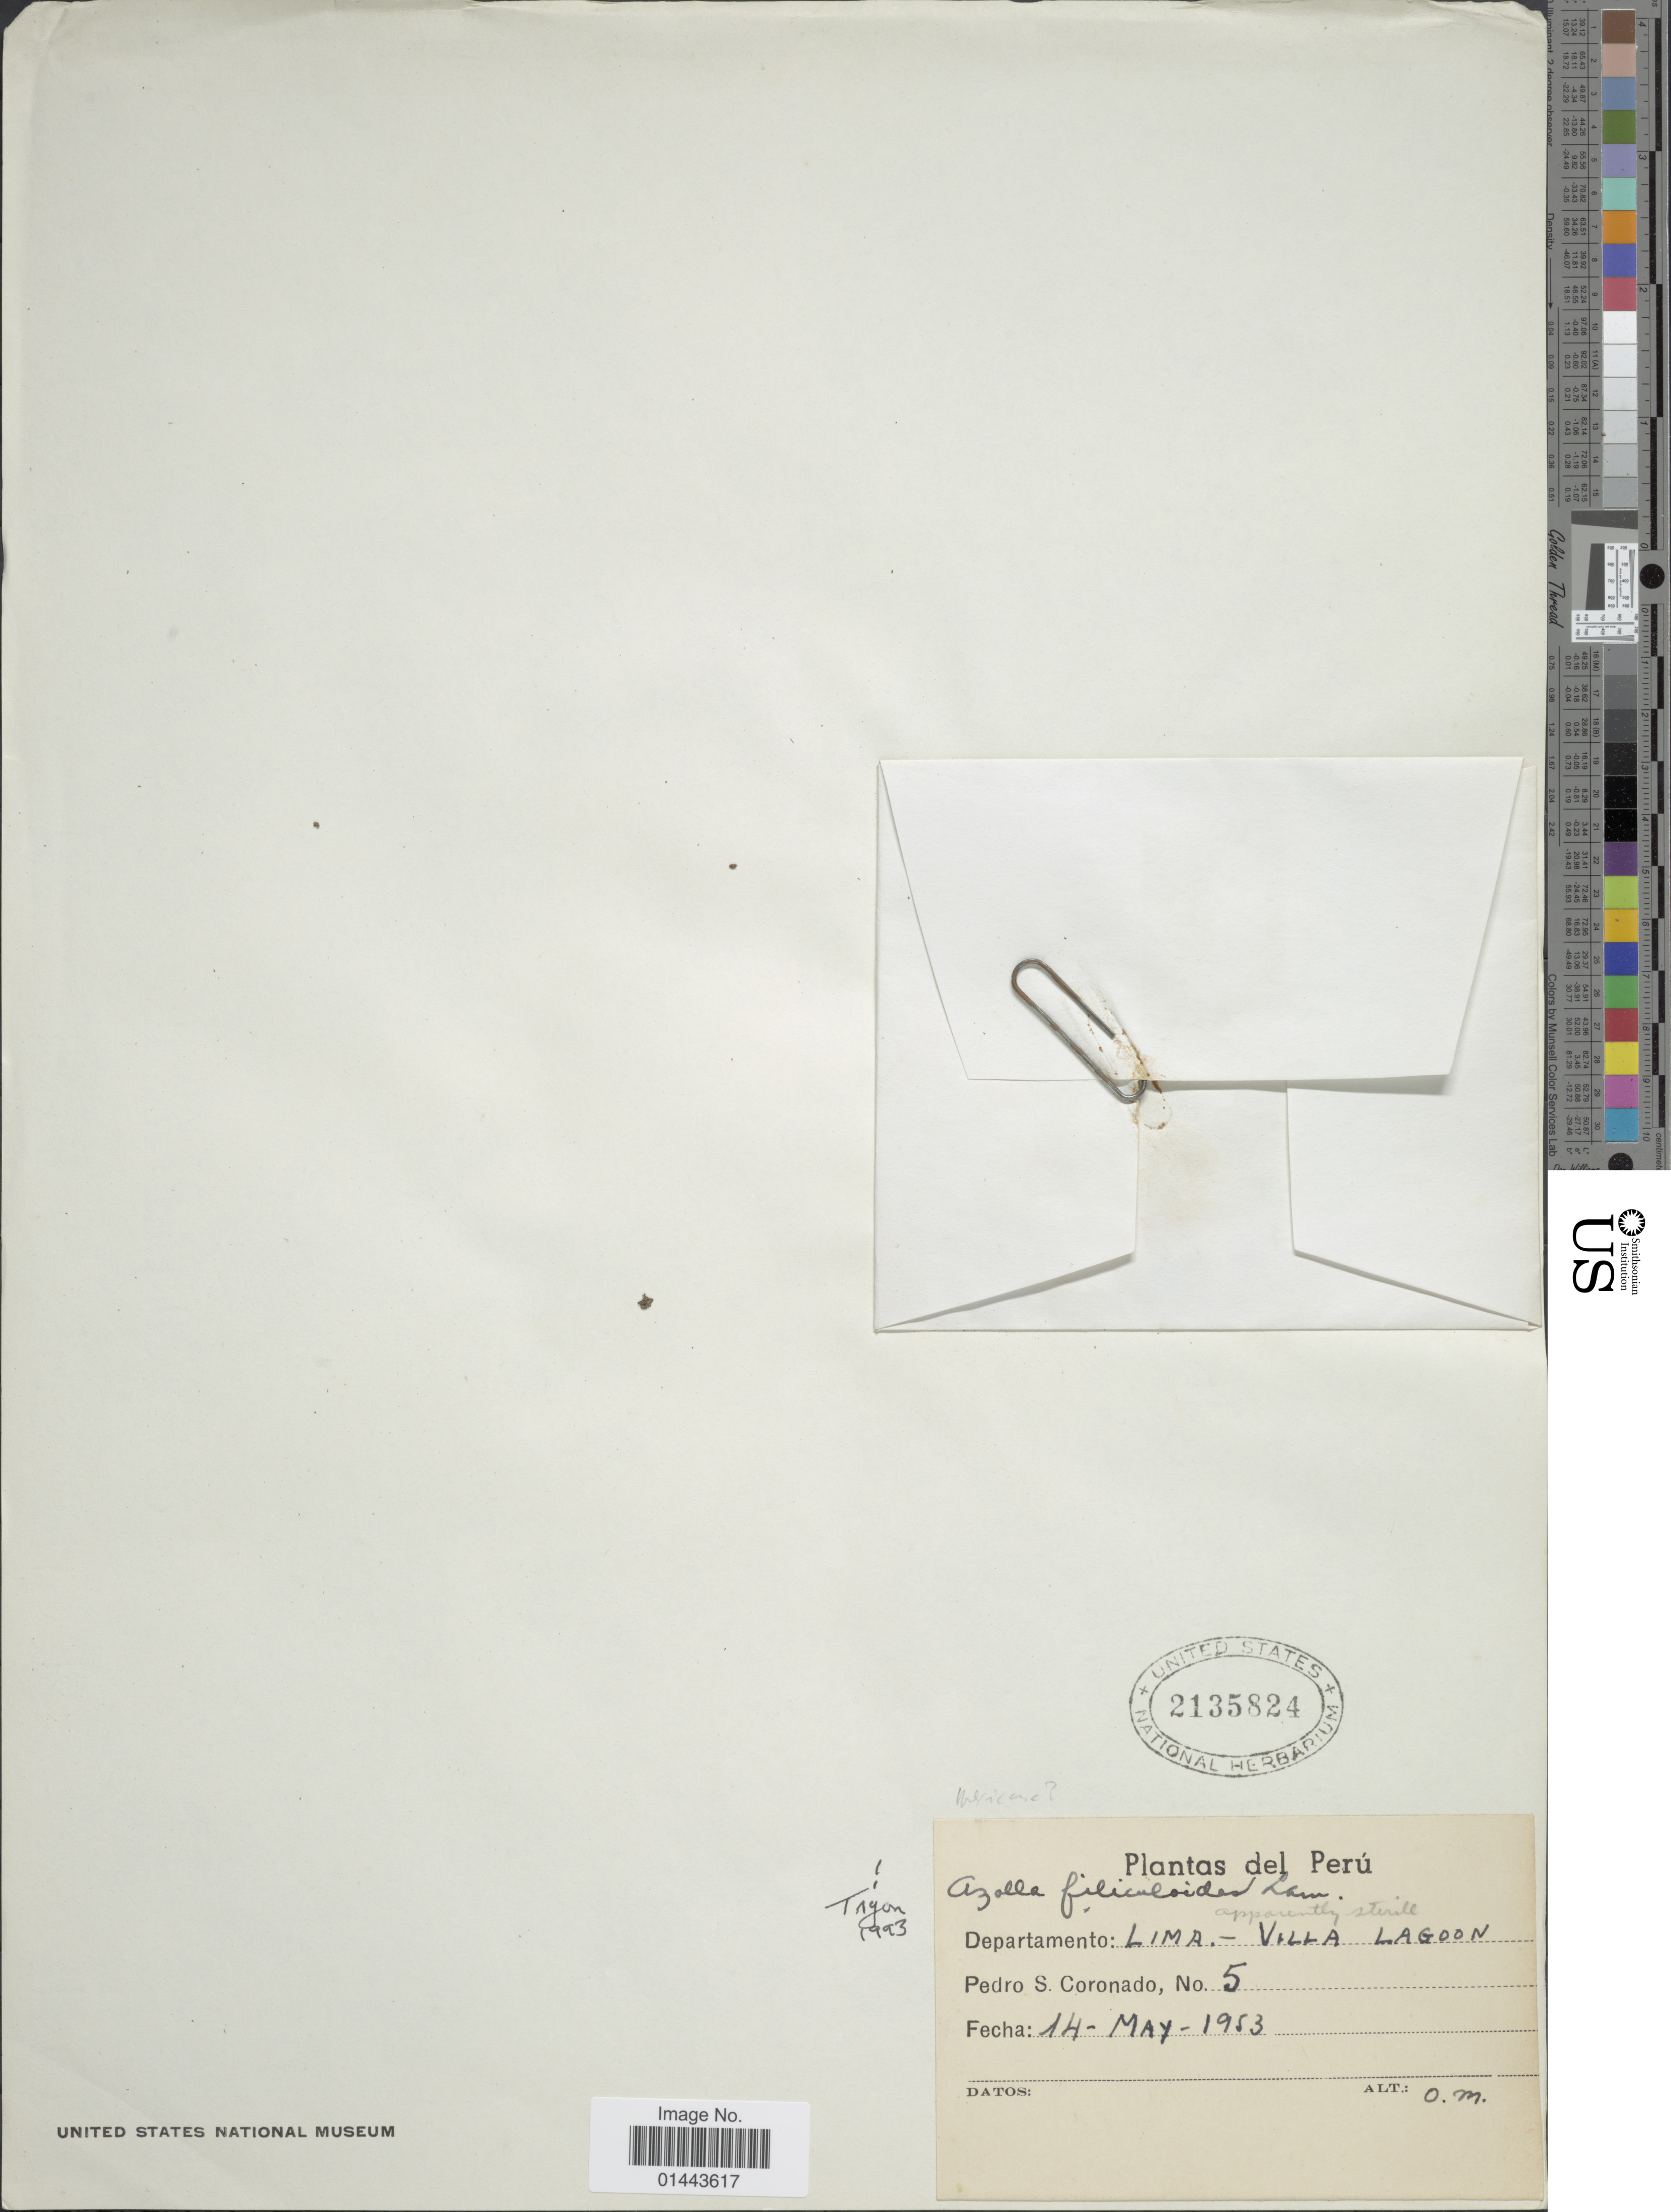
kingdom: Plantae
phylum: Tracheophyta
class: Polypodiopsida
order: Salviniales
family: Salviniaceae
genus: Azolla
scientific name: Azolla mexicana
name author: C. Presl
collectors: P. Coronado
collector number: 5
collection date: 1953-05-14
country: Peru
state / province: Lima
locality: Villa Lagoon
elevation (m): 0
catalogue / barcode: US 2135824